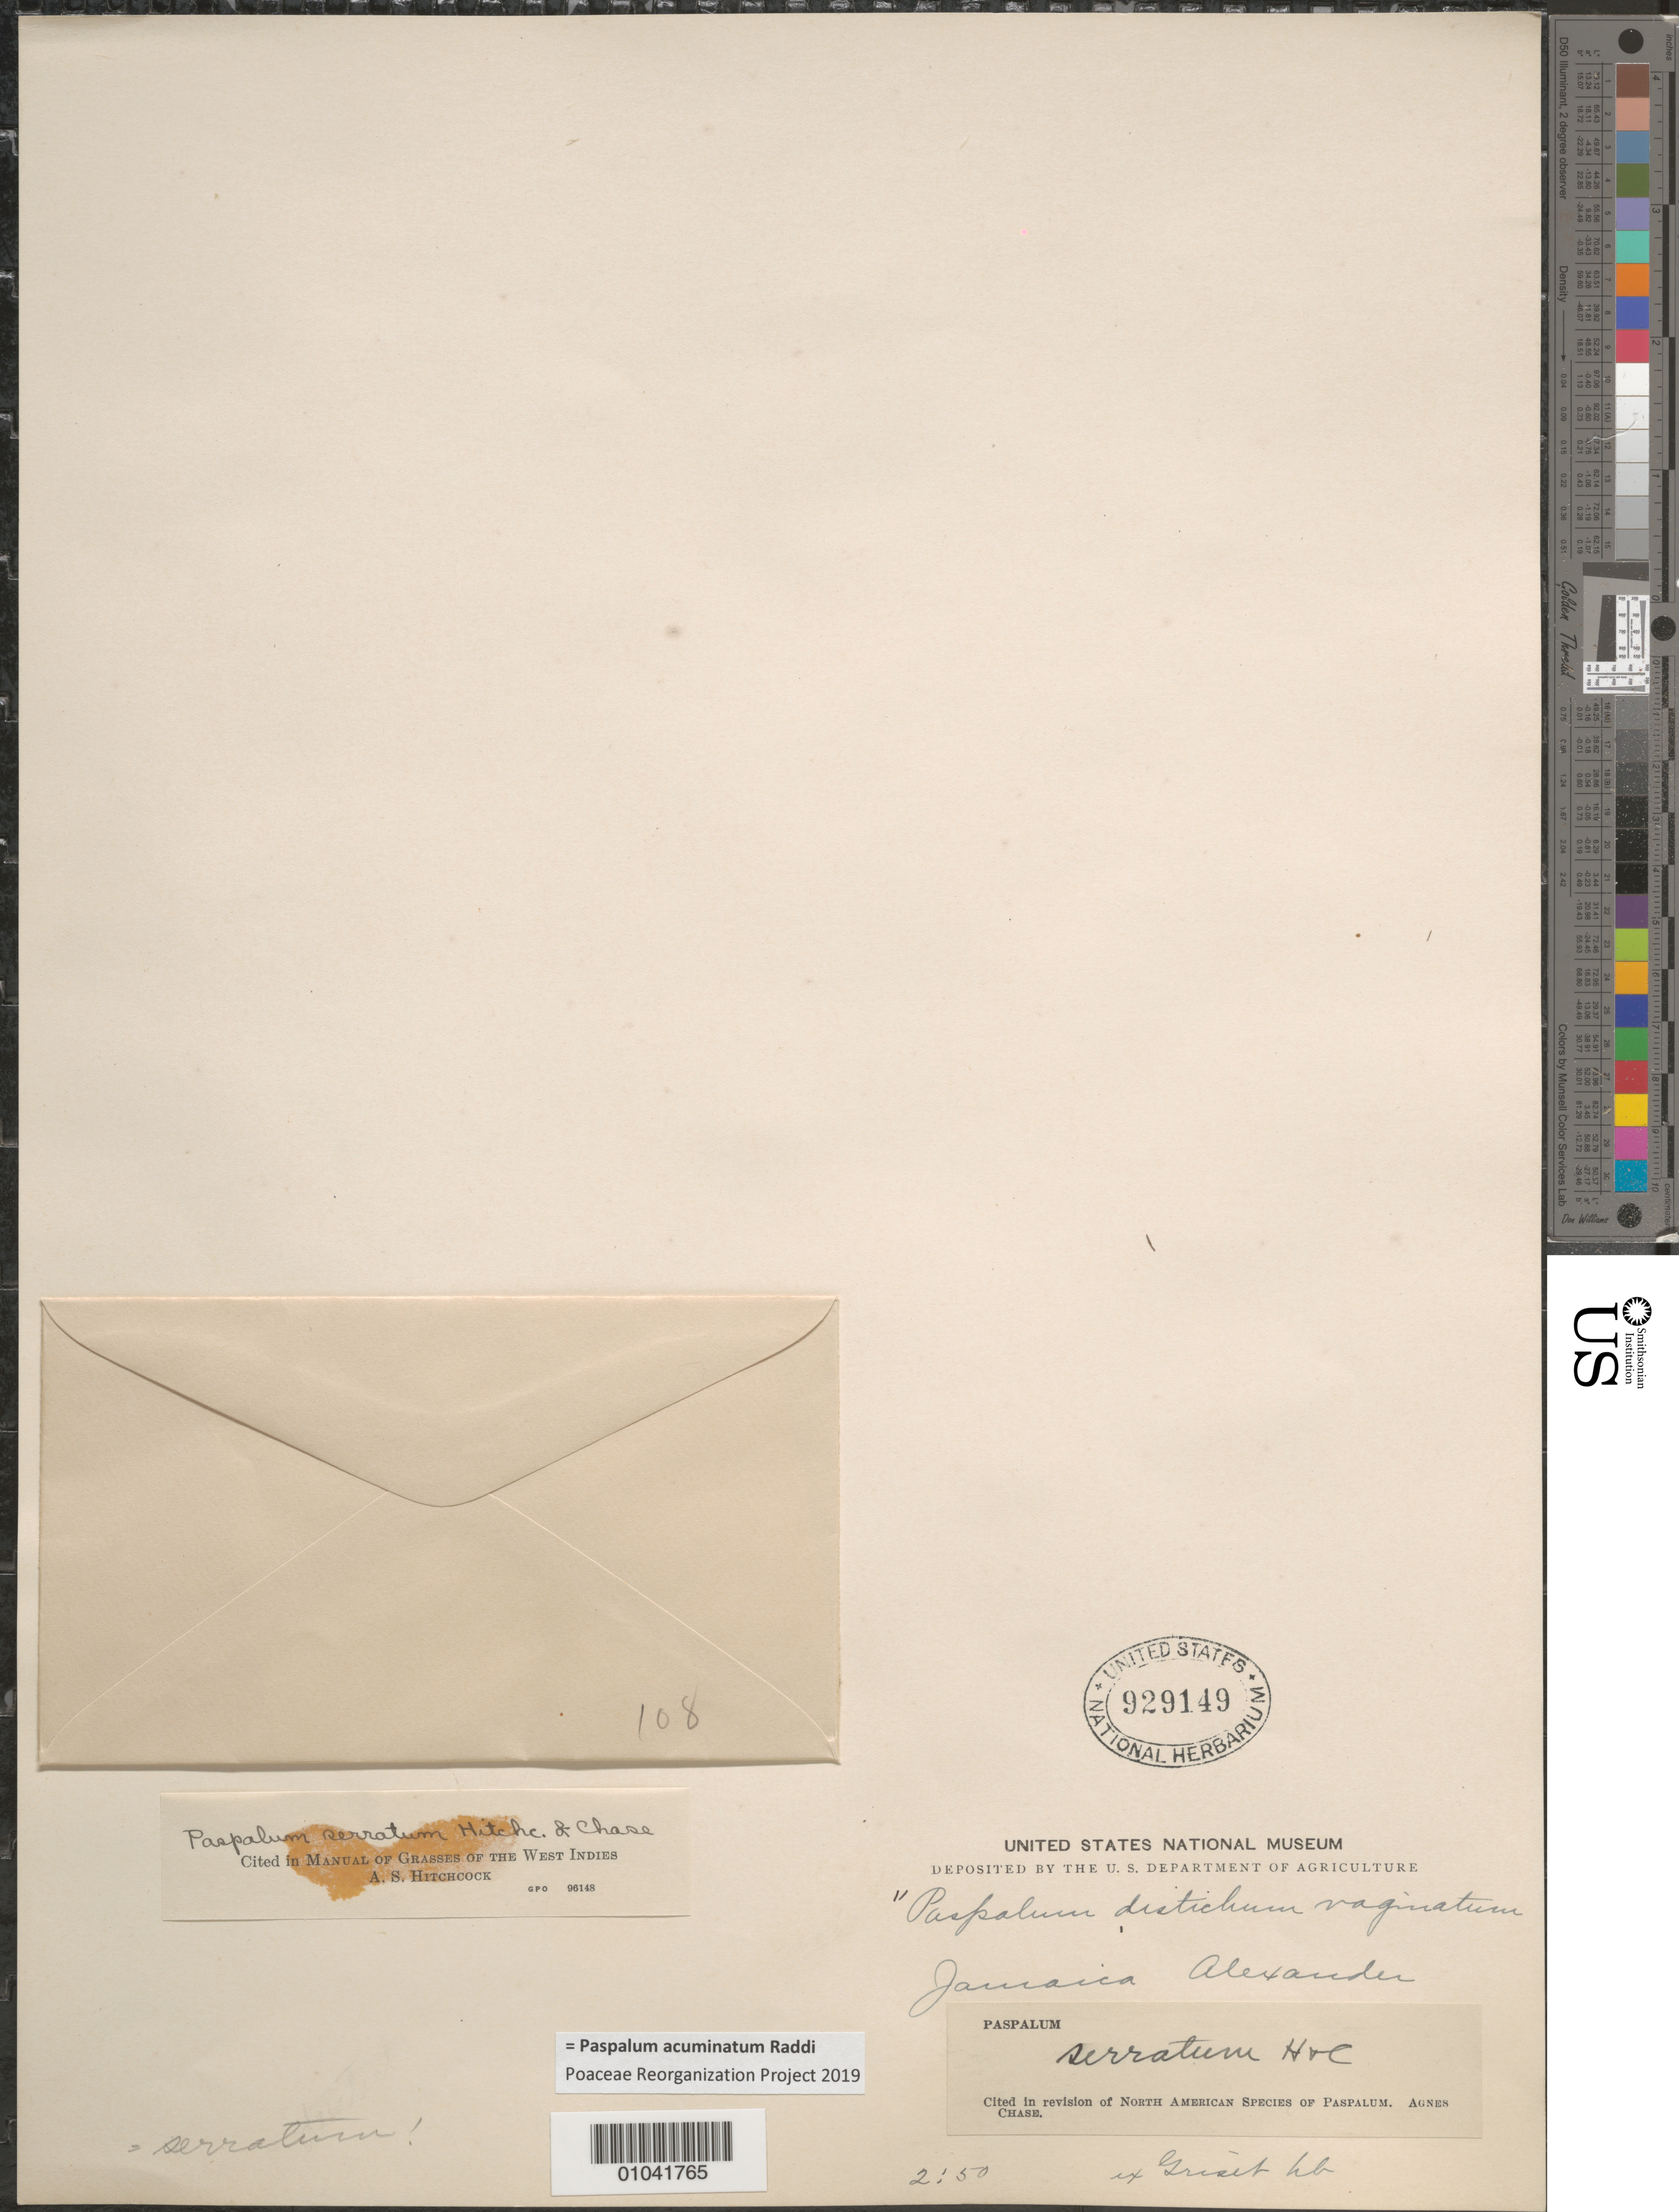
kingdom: Plantae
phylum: Tracheophyta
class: Liliopsida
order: Poales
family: Poaceae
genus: Paspalum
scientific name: Paspalum serratum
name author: Hitchc. & Chase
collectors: R. C. Alexander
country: Jamaica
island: Jamaica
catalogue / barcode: US 929149